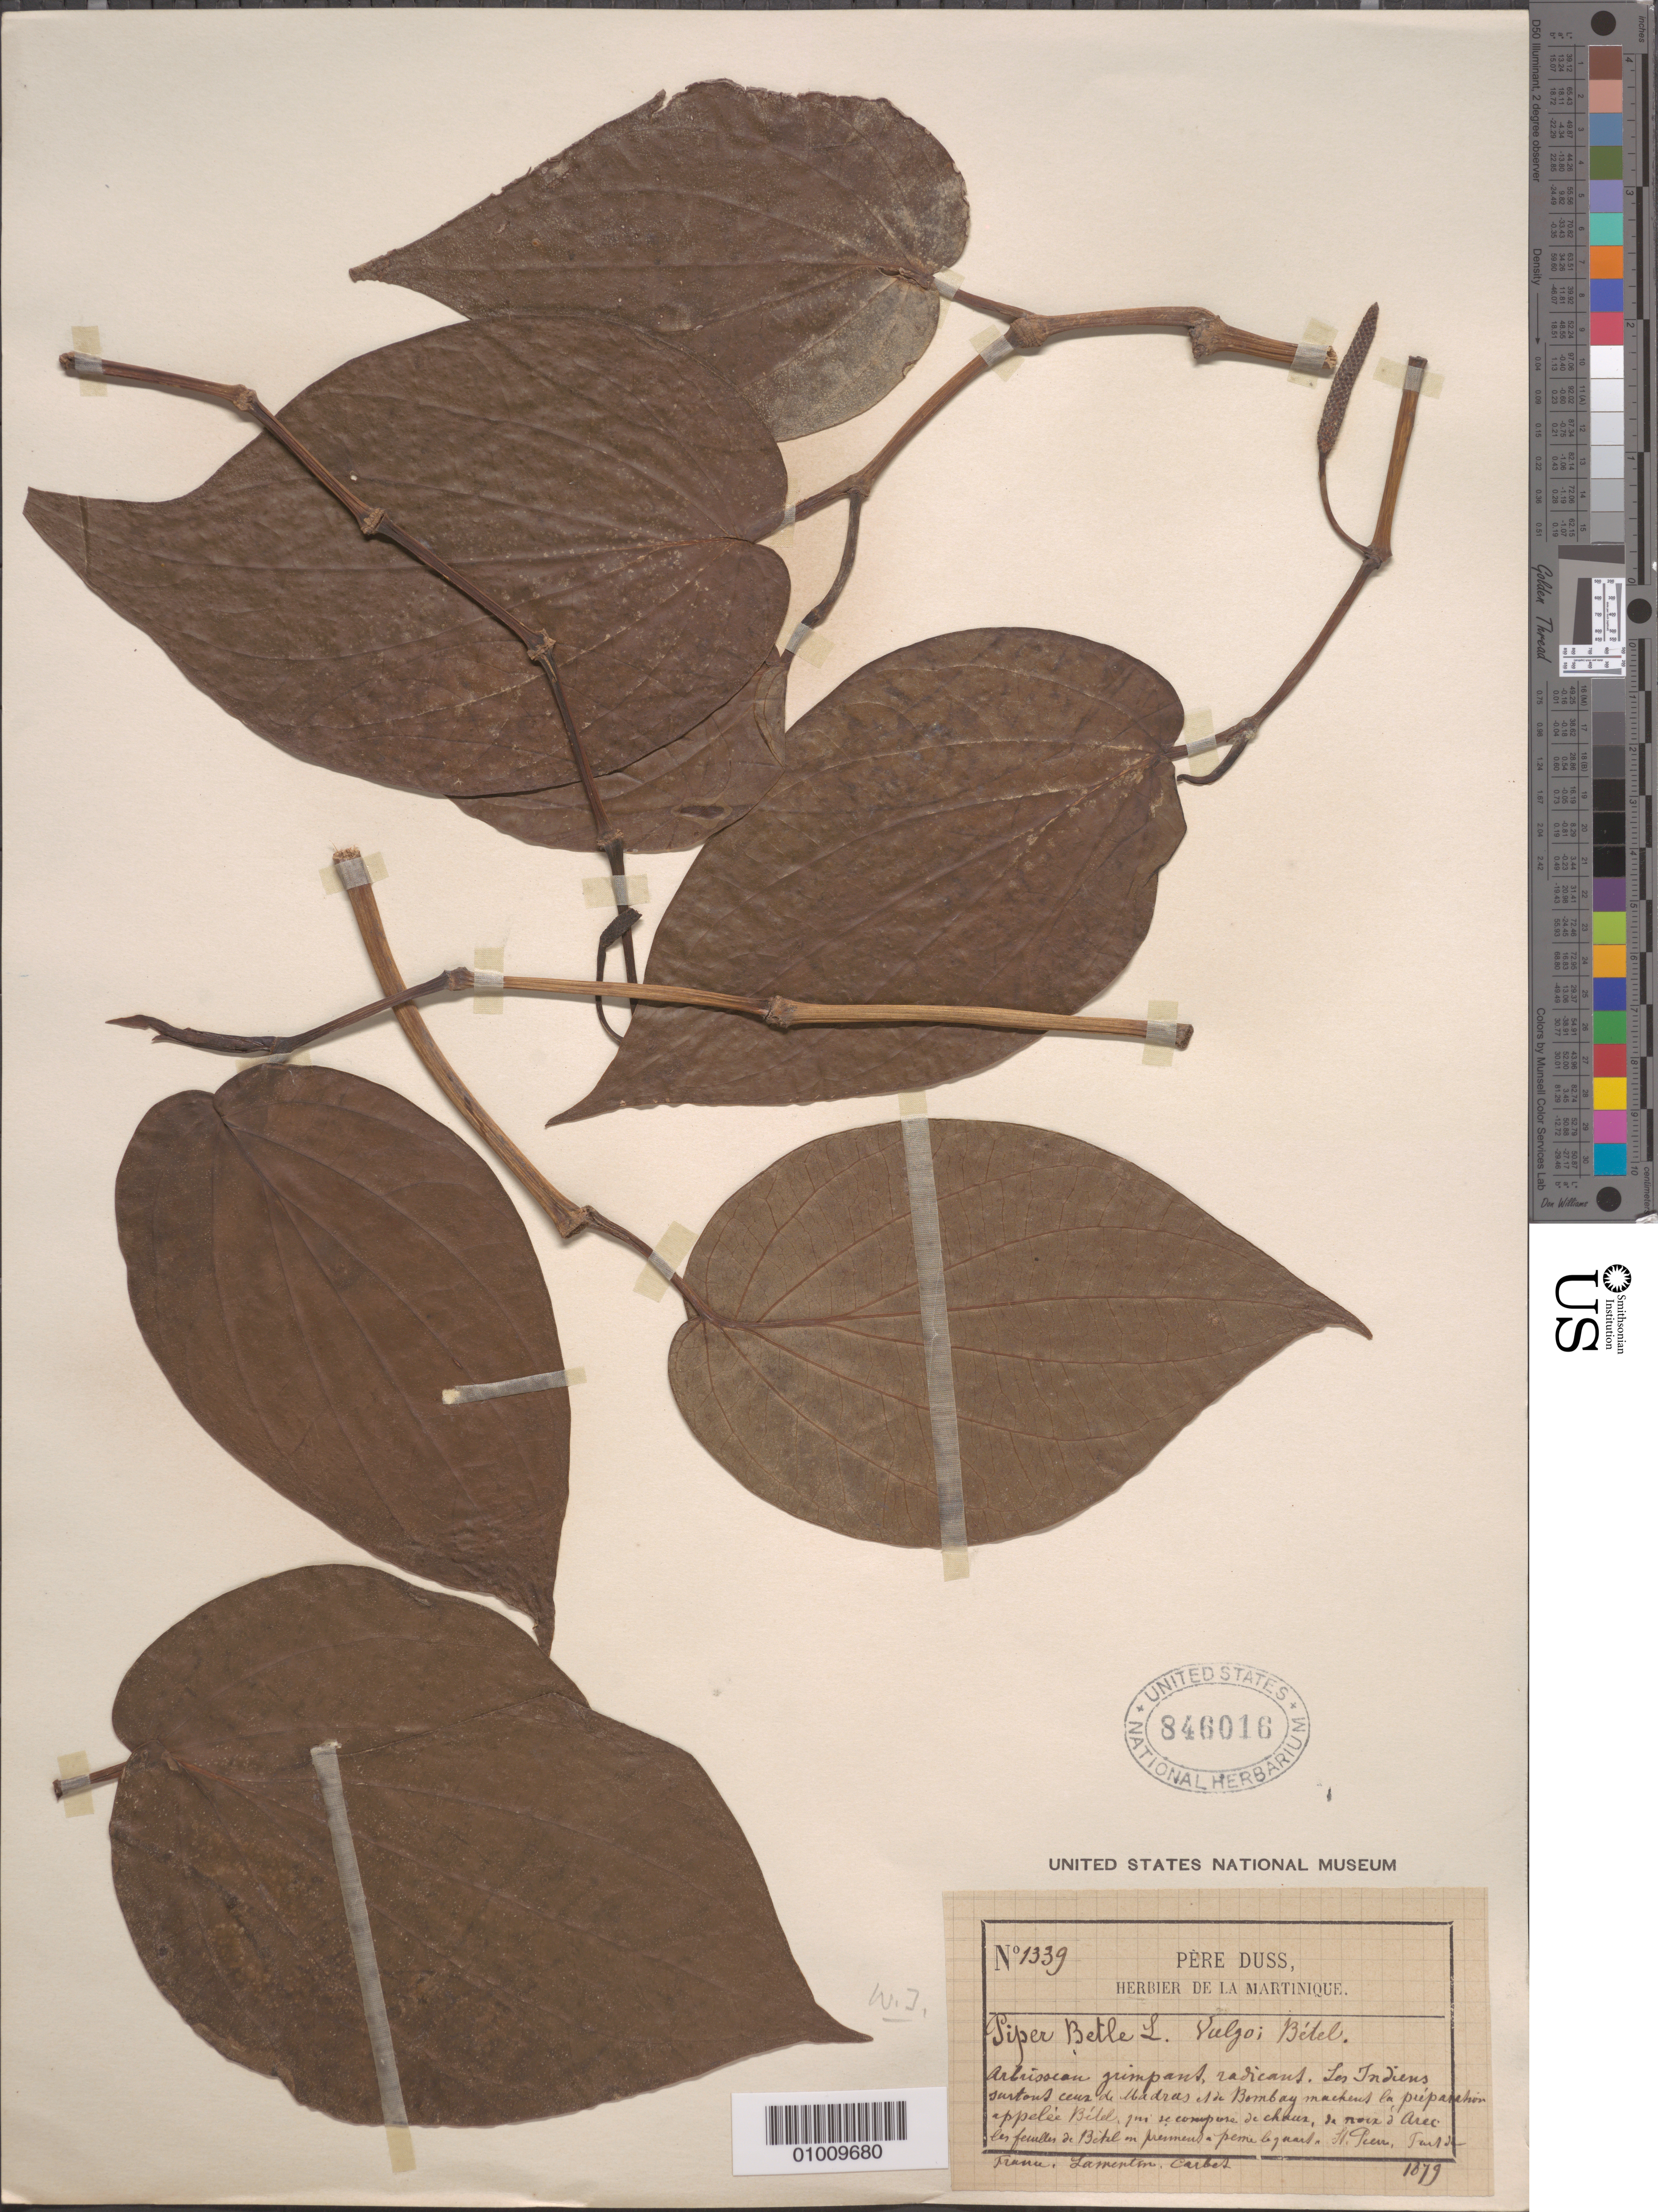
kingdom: Plantae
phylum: Tracheophyta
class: Magnoliopsida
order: Piperales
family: Piperaceae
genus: Piper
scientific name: Piper betle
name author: L.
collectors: Père Duss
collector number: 1339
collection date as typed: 1879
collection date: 1879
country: Martinique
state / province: Saint-Pierre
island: Martinique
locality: Les Indiens surtoud ceus de Madres de Bombay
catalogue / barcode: US 846016